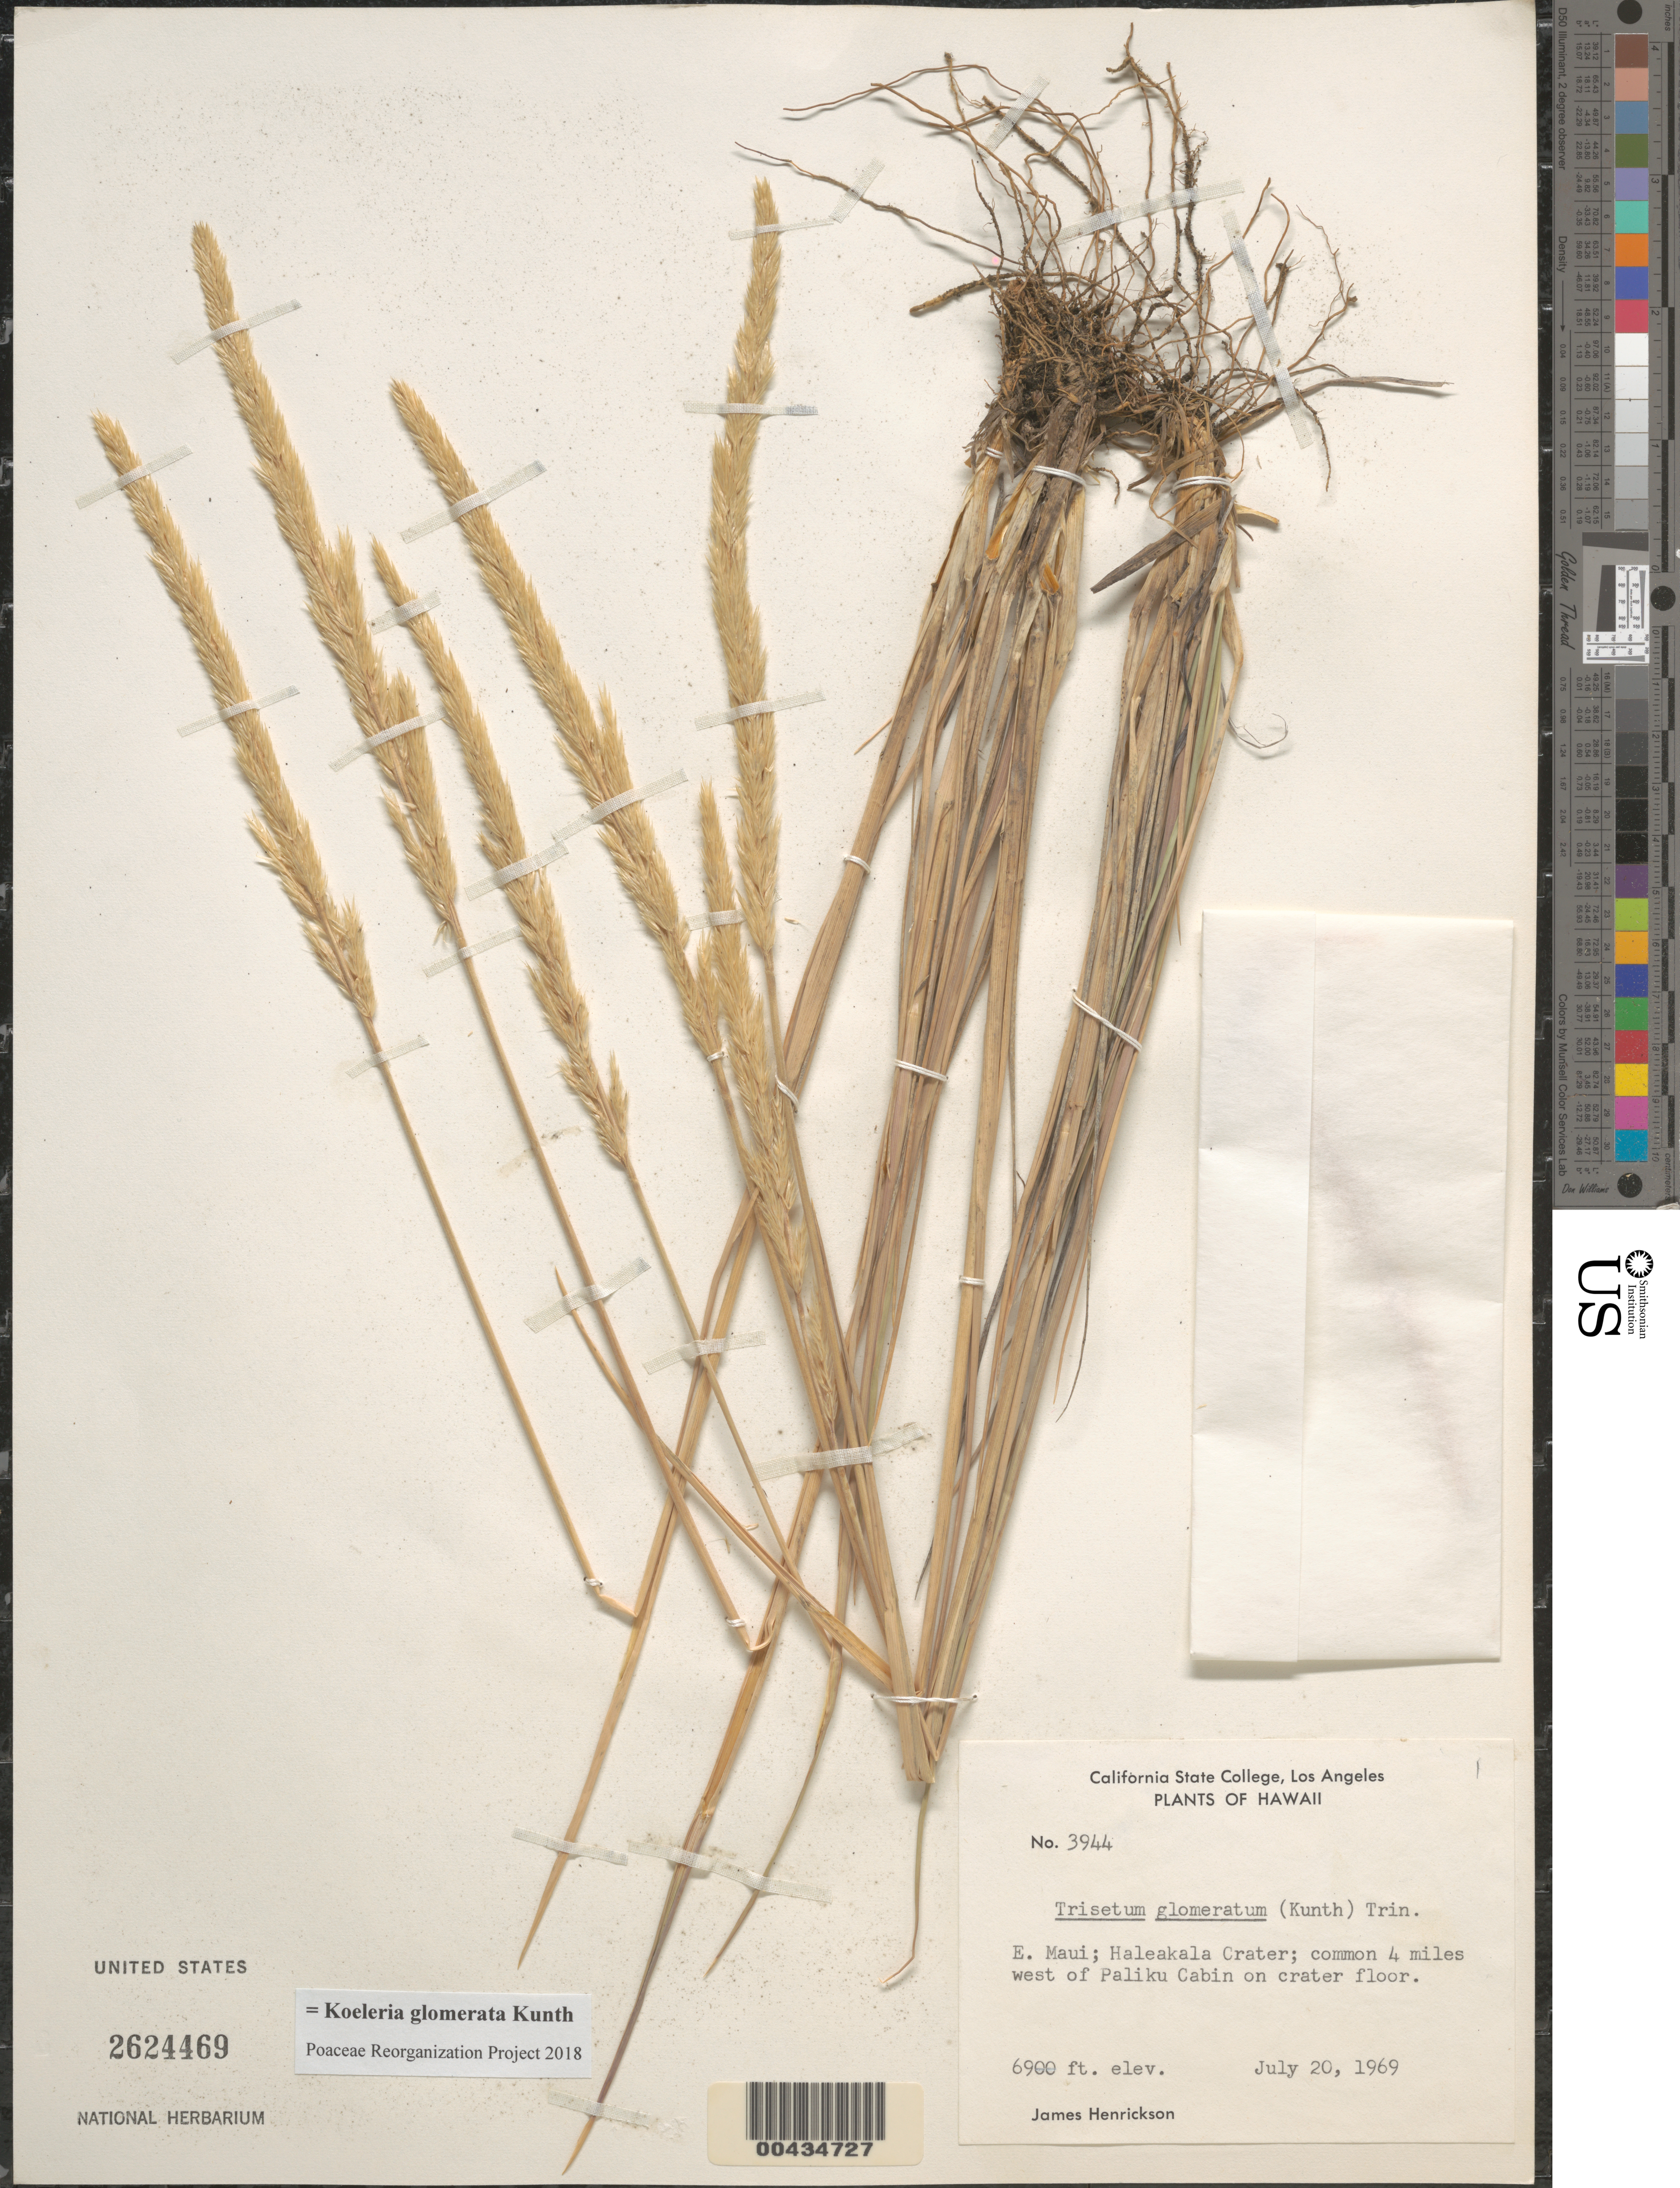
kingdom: Plantae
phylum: Tracheophyta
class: Liliopsida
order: Poales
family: Poaceae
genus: Koeleria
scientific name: Koeleria glomerata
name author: Kunth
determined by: Poaceae Reorganization Project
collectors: J. S. Henrickson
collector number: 3944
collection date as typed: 20 Jul 1969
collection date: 1969-07-20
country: United States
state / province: Hawaii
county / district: Maui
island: Maui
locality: East Maui; Haleakala Crater; 4 miles west of Paliku Cabin on crater floor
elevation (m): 2103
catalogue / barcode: US 2624469